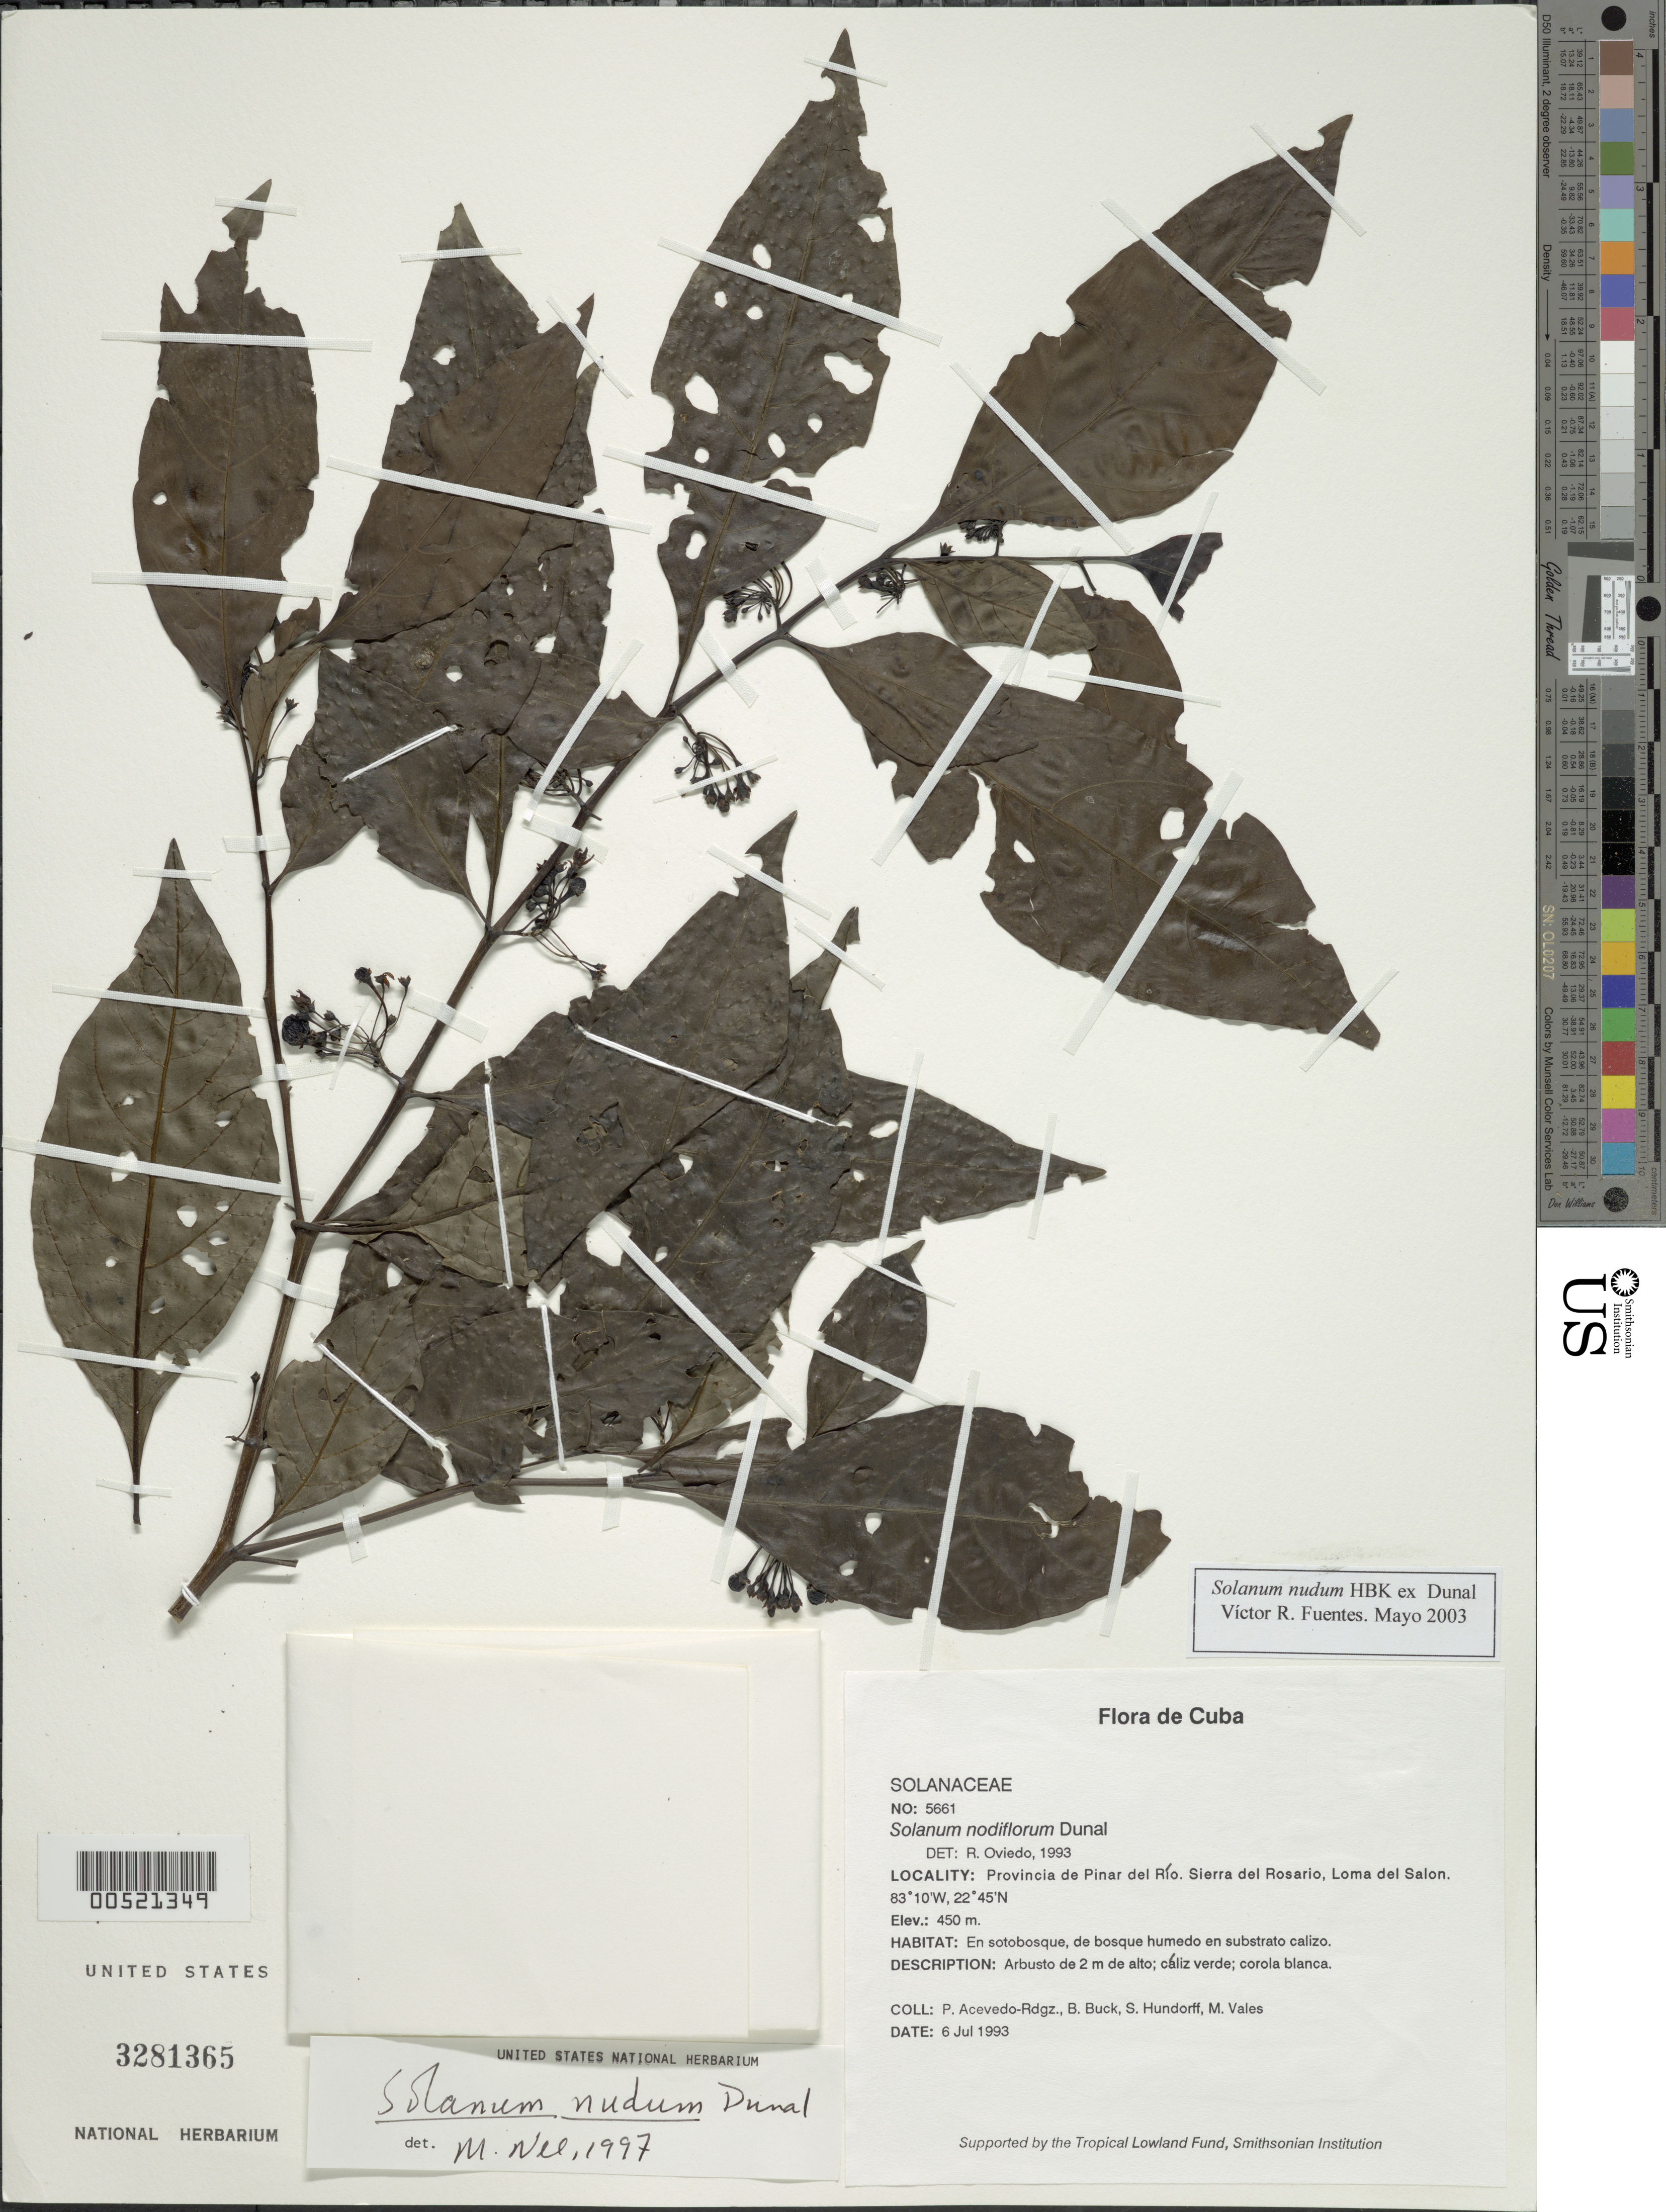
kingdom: Plantae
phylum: Tracheophyta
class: Magnoliopsida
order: Solanales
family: Solanaceae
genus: Solanum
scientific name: Solanum nudum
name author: Humb. & Bonpl. ex Dunal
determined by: Nee, Michael H.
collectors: P. Acevedo-Rodr., B. Buck, S. Hundorf & M. Vales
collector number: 5661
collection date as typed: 06 Jul 1993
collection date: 1993-07-06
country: Cuba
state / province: Pinar del Rio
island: Cuba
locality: Provincia de Pinar del Río Sierra del Rosario, Loma del Salon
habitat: En sotobosque, de bosque humedo en substrato calizo.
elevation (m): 450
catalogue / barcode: US 3281365